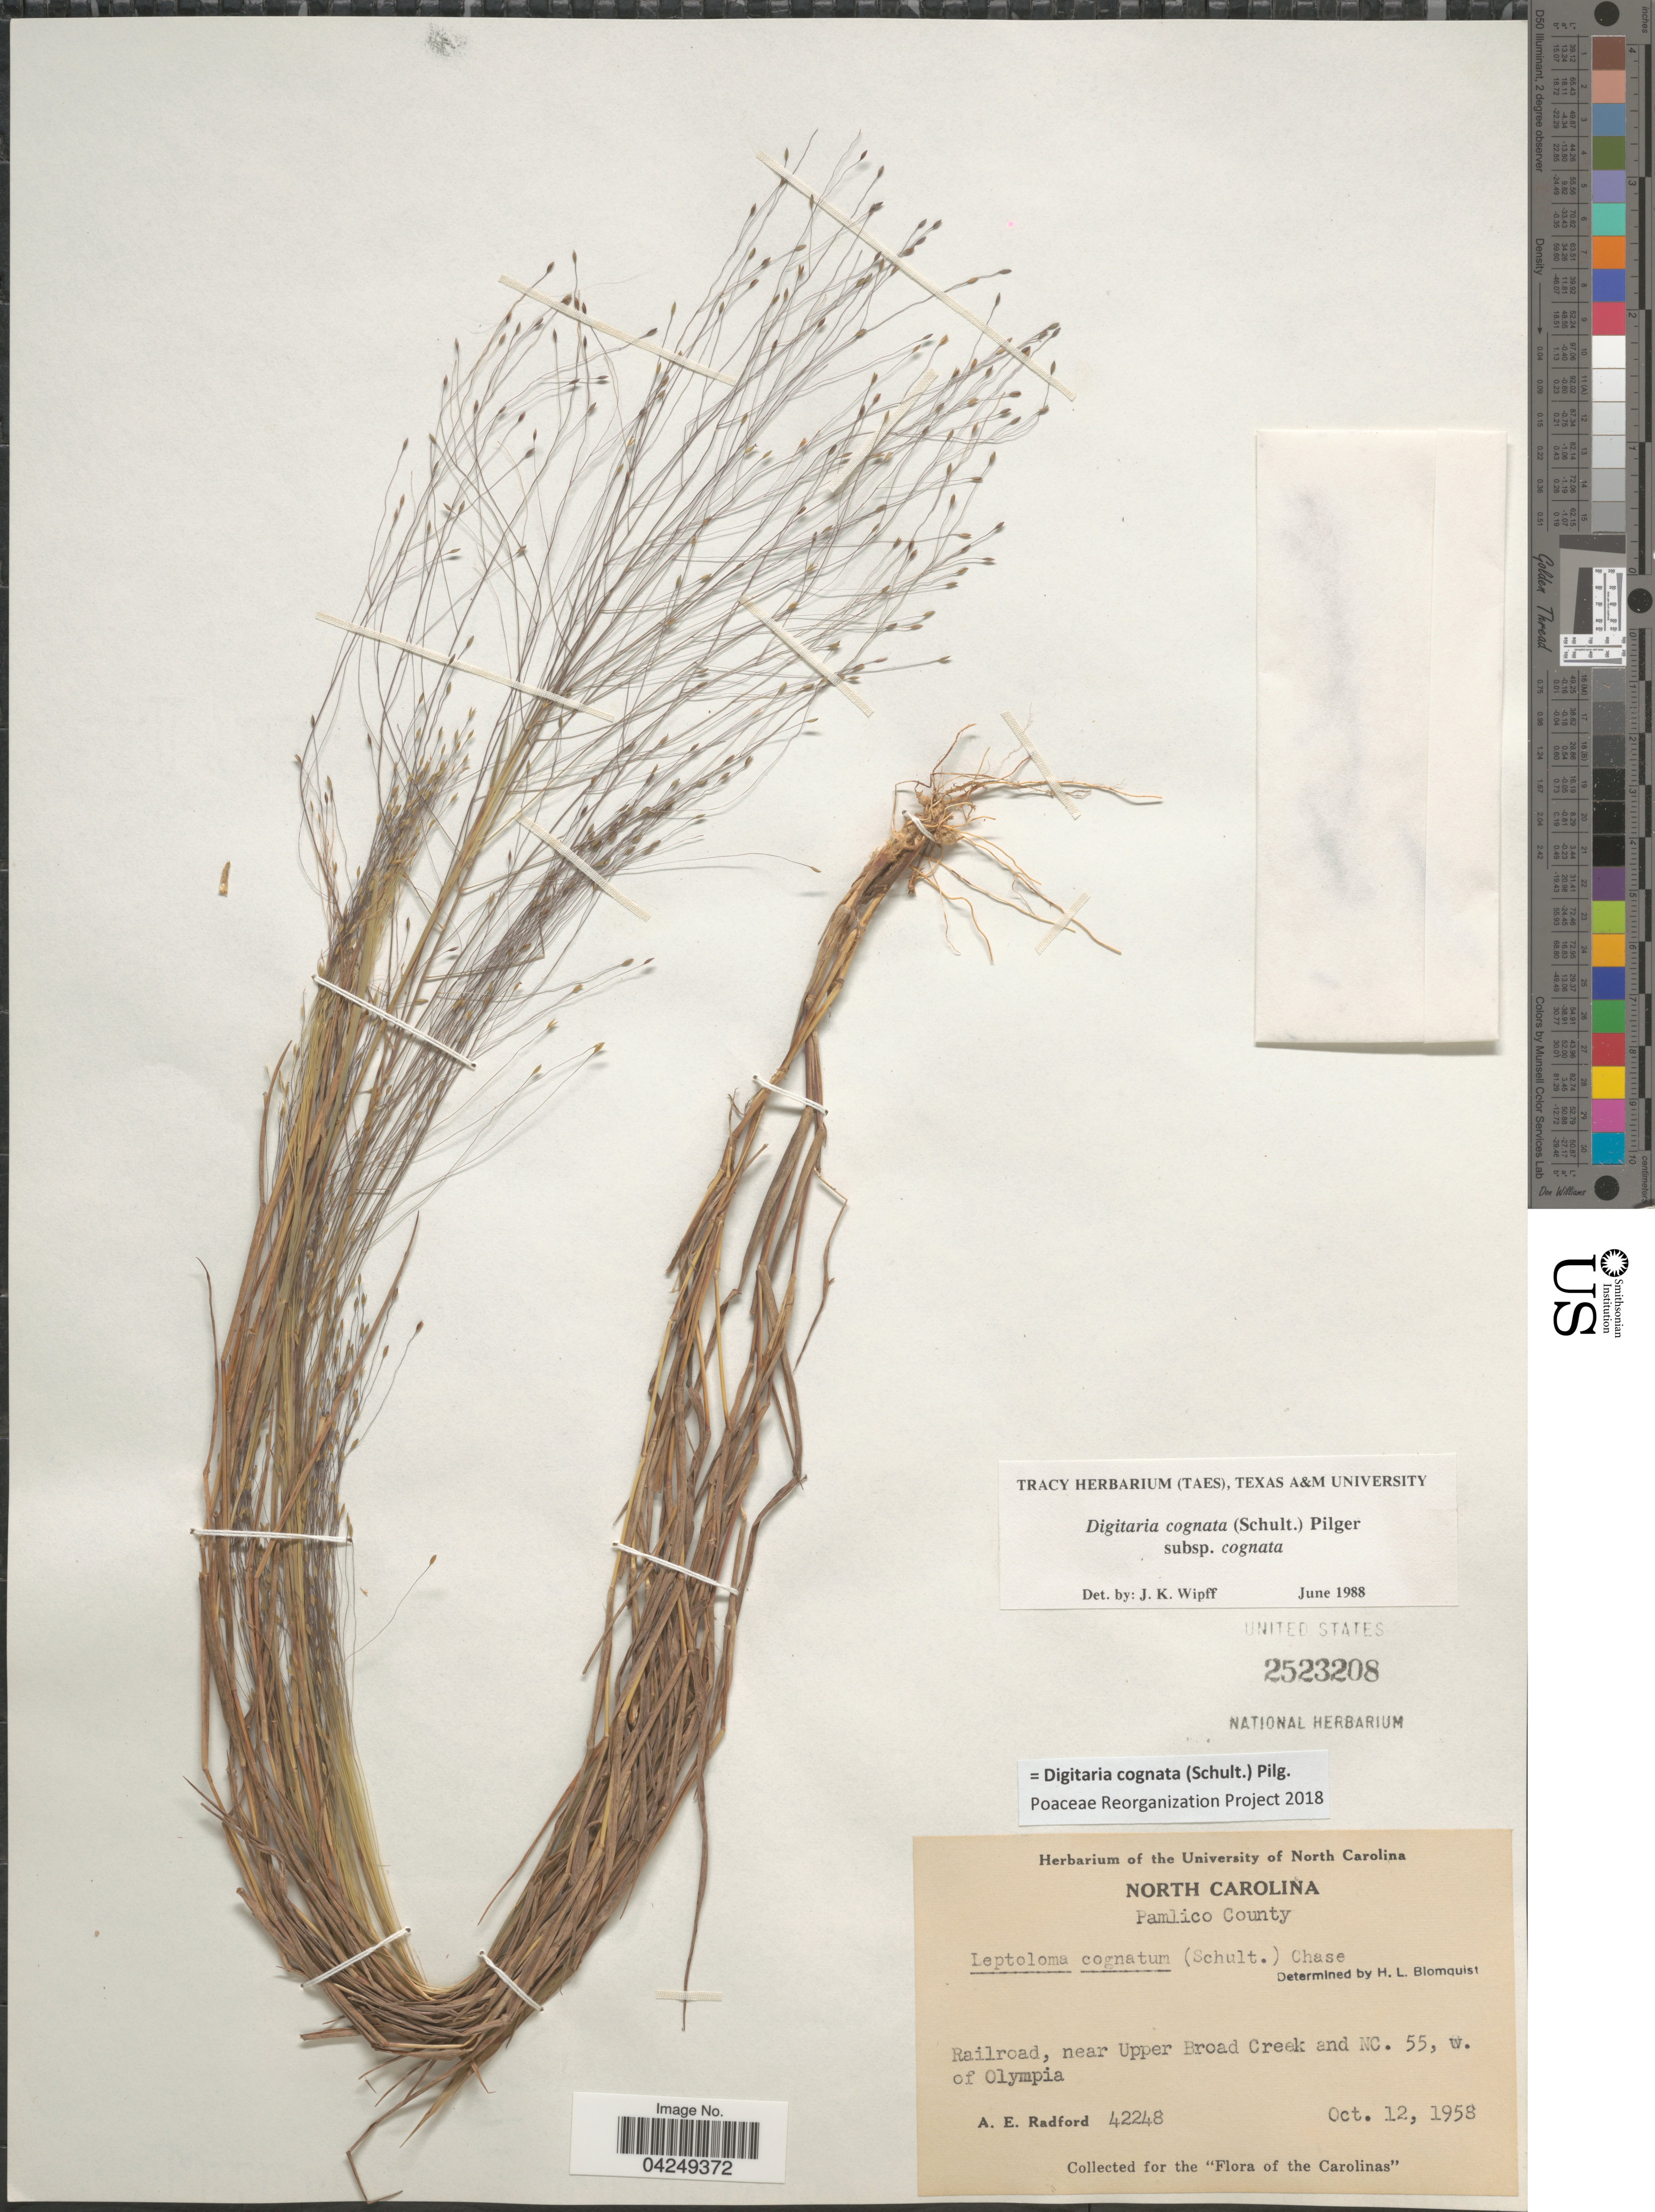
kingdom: Plantae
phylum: Tracheophyta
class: Liliopsida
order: Poales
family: Poaceae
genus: Digitaria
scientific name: Digitaria cognata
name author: (Scult.) Pilg.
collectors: A. E. Radford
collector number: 42248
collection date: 1958-10-12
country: United States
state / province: North Carolina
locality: Pamlico County. Railroad, near Upper Broad Creek and NC. 55, w. of Olympia. The Carolinas.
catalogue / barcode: US 2523208